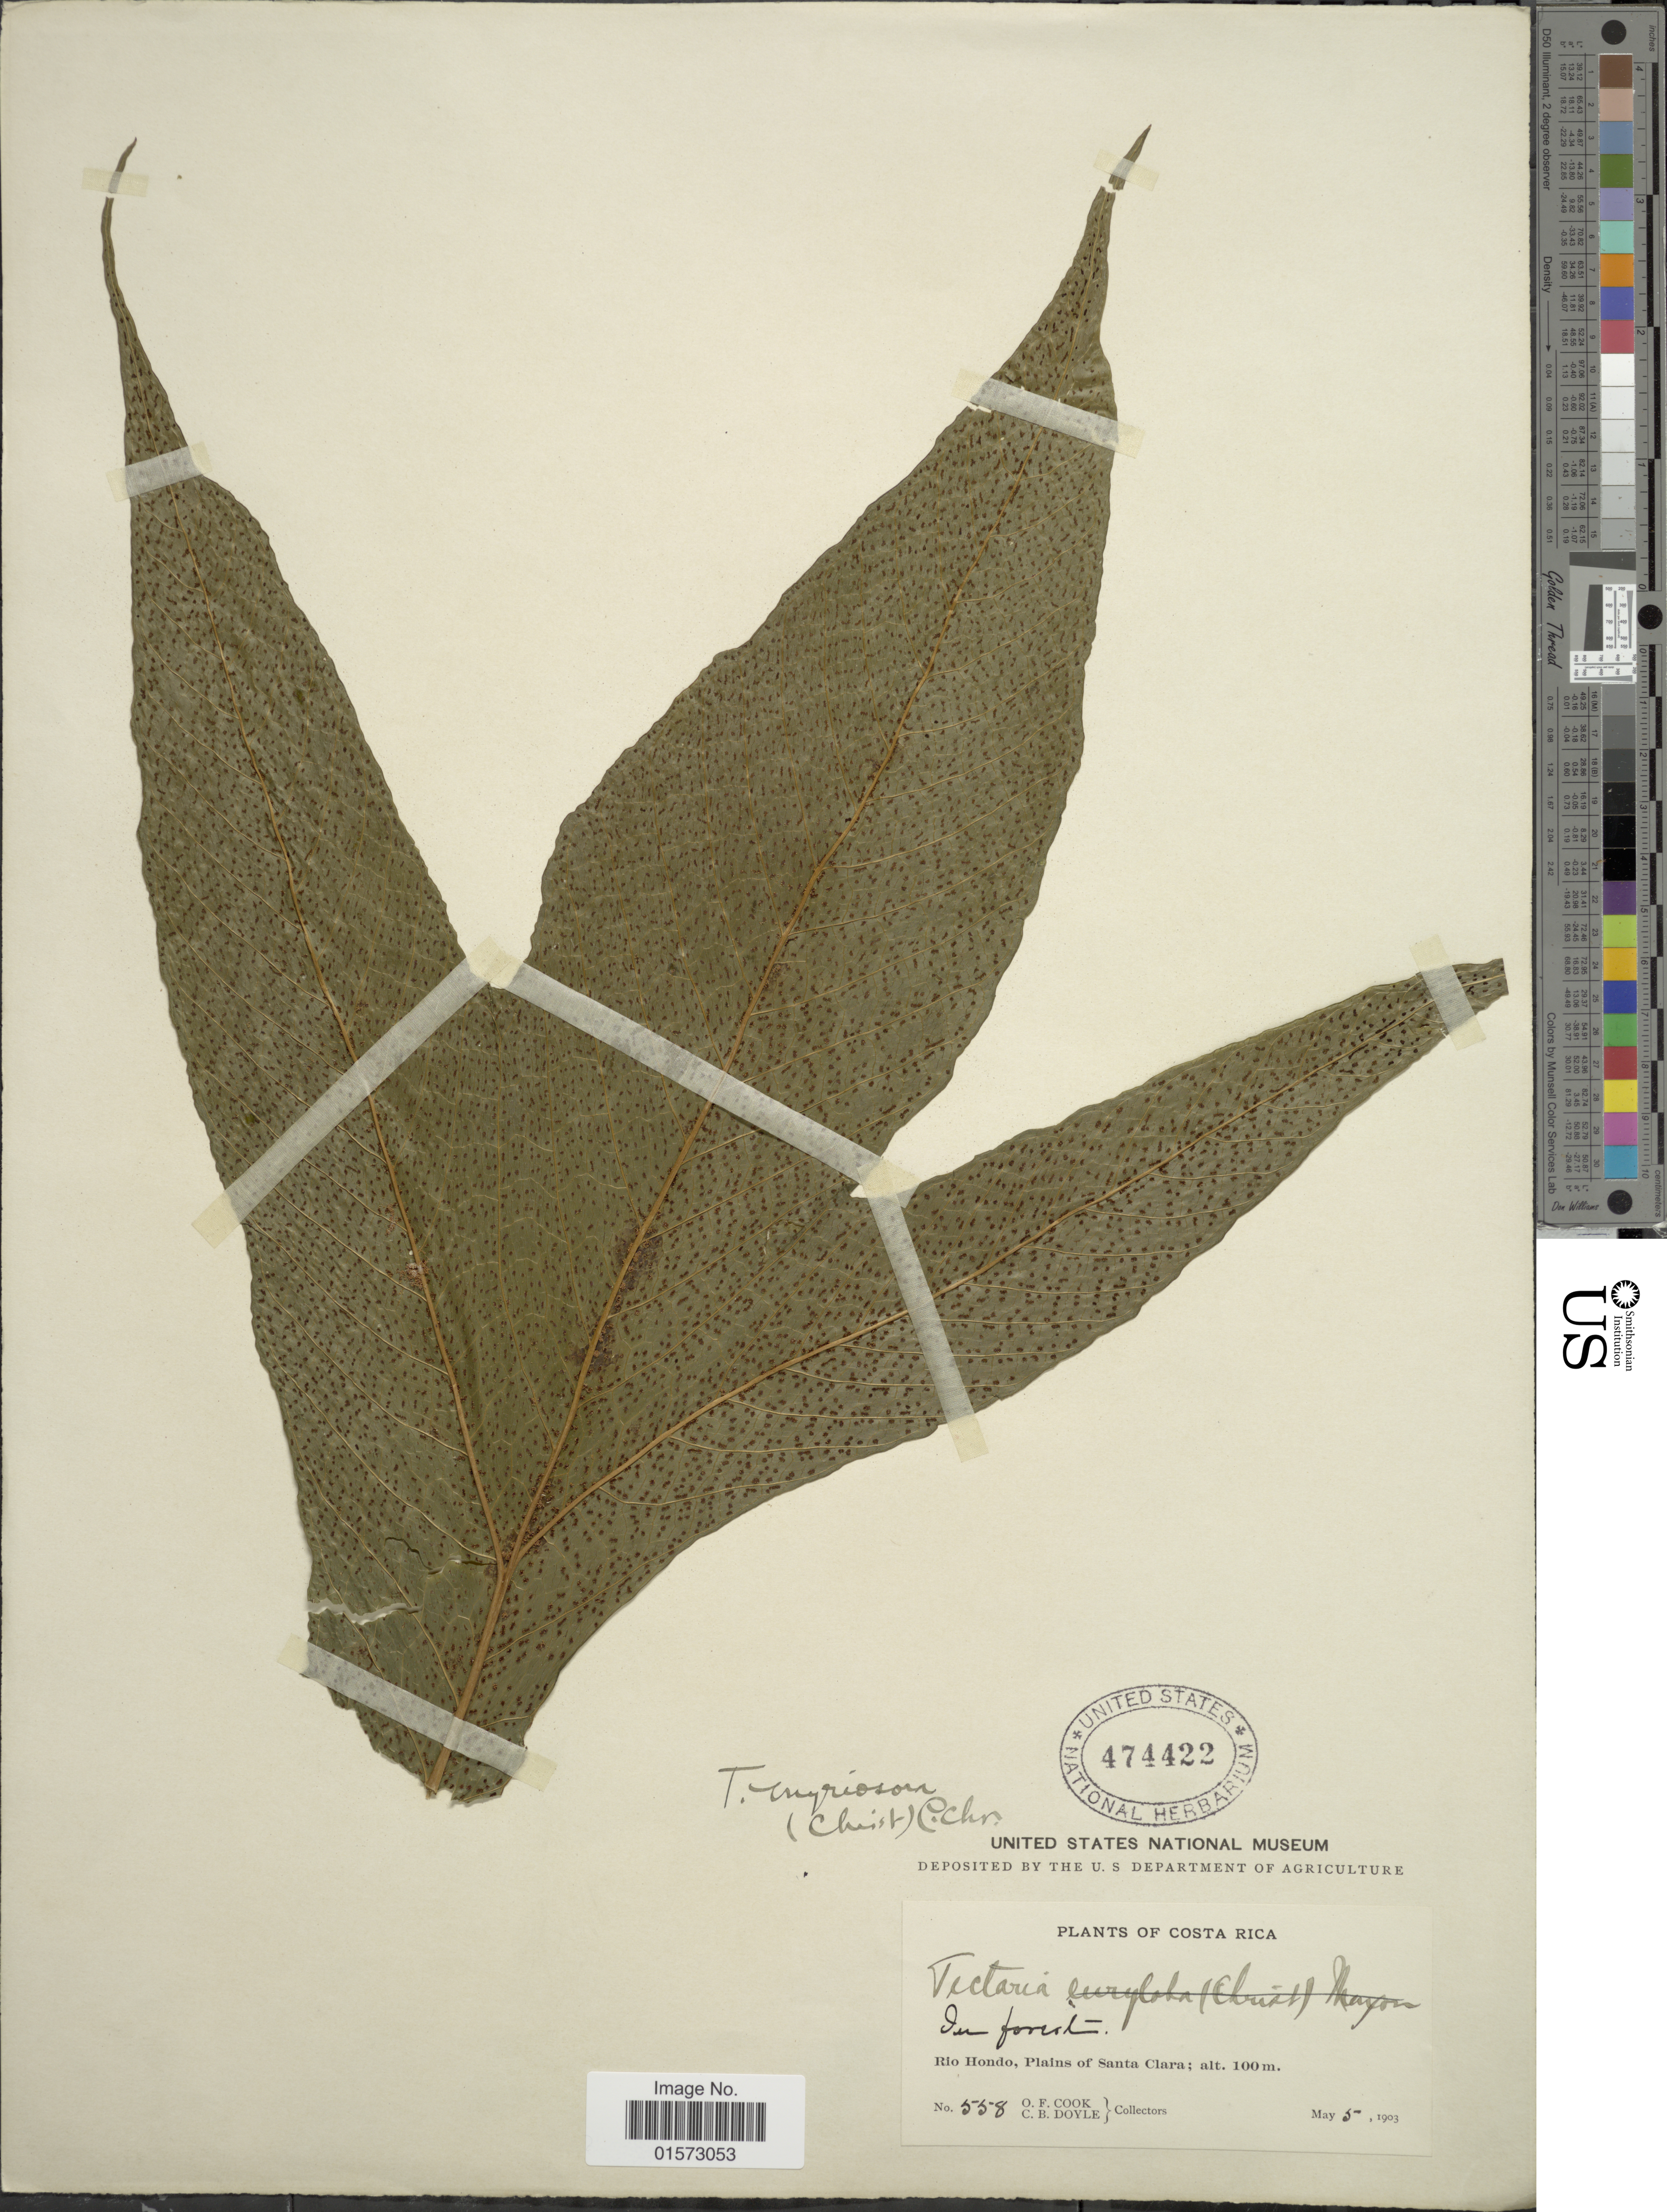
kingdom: Plantae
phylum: Tracheophyta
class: Polypodiopsida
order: Polypodiales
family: Tectariaceae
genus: Tectaria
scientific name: Tectaria draconoptera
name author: (D.C. Eaton) Copel.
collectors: O. F. Cook & C. Doyle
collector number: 558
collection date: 1903-05-05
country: Costa Rica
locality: Rio Hondo, Plains of Santa Clara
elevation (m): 100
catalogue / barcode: US 474422